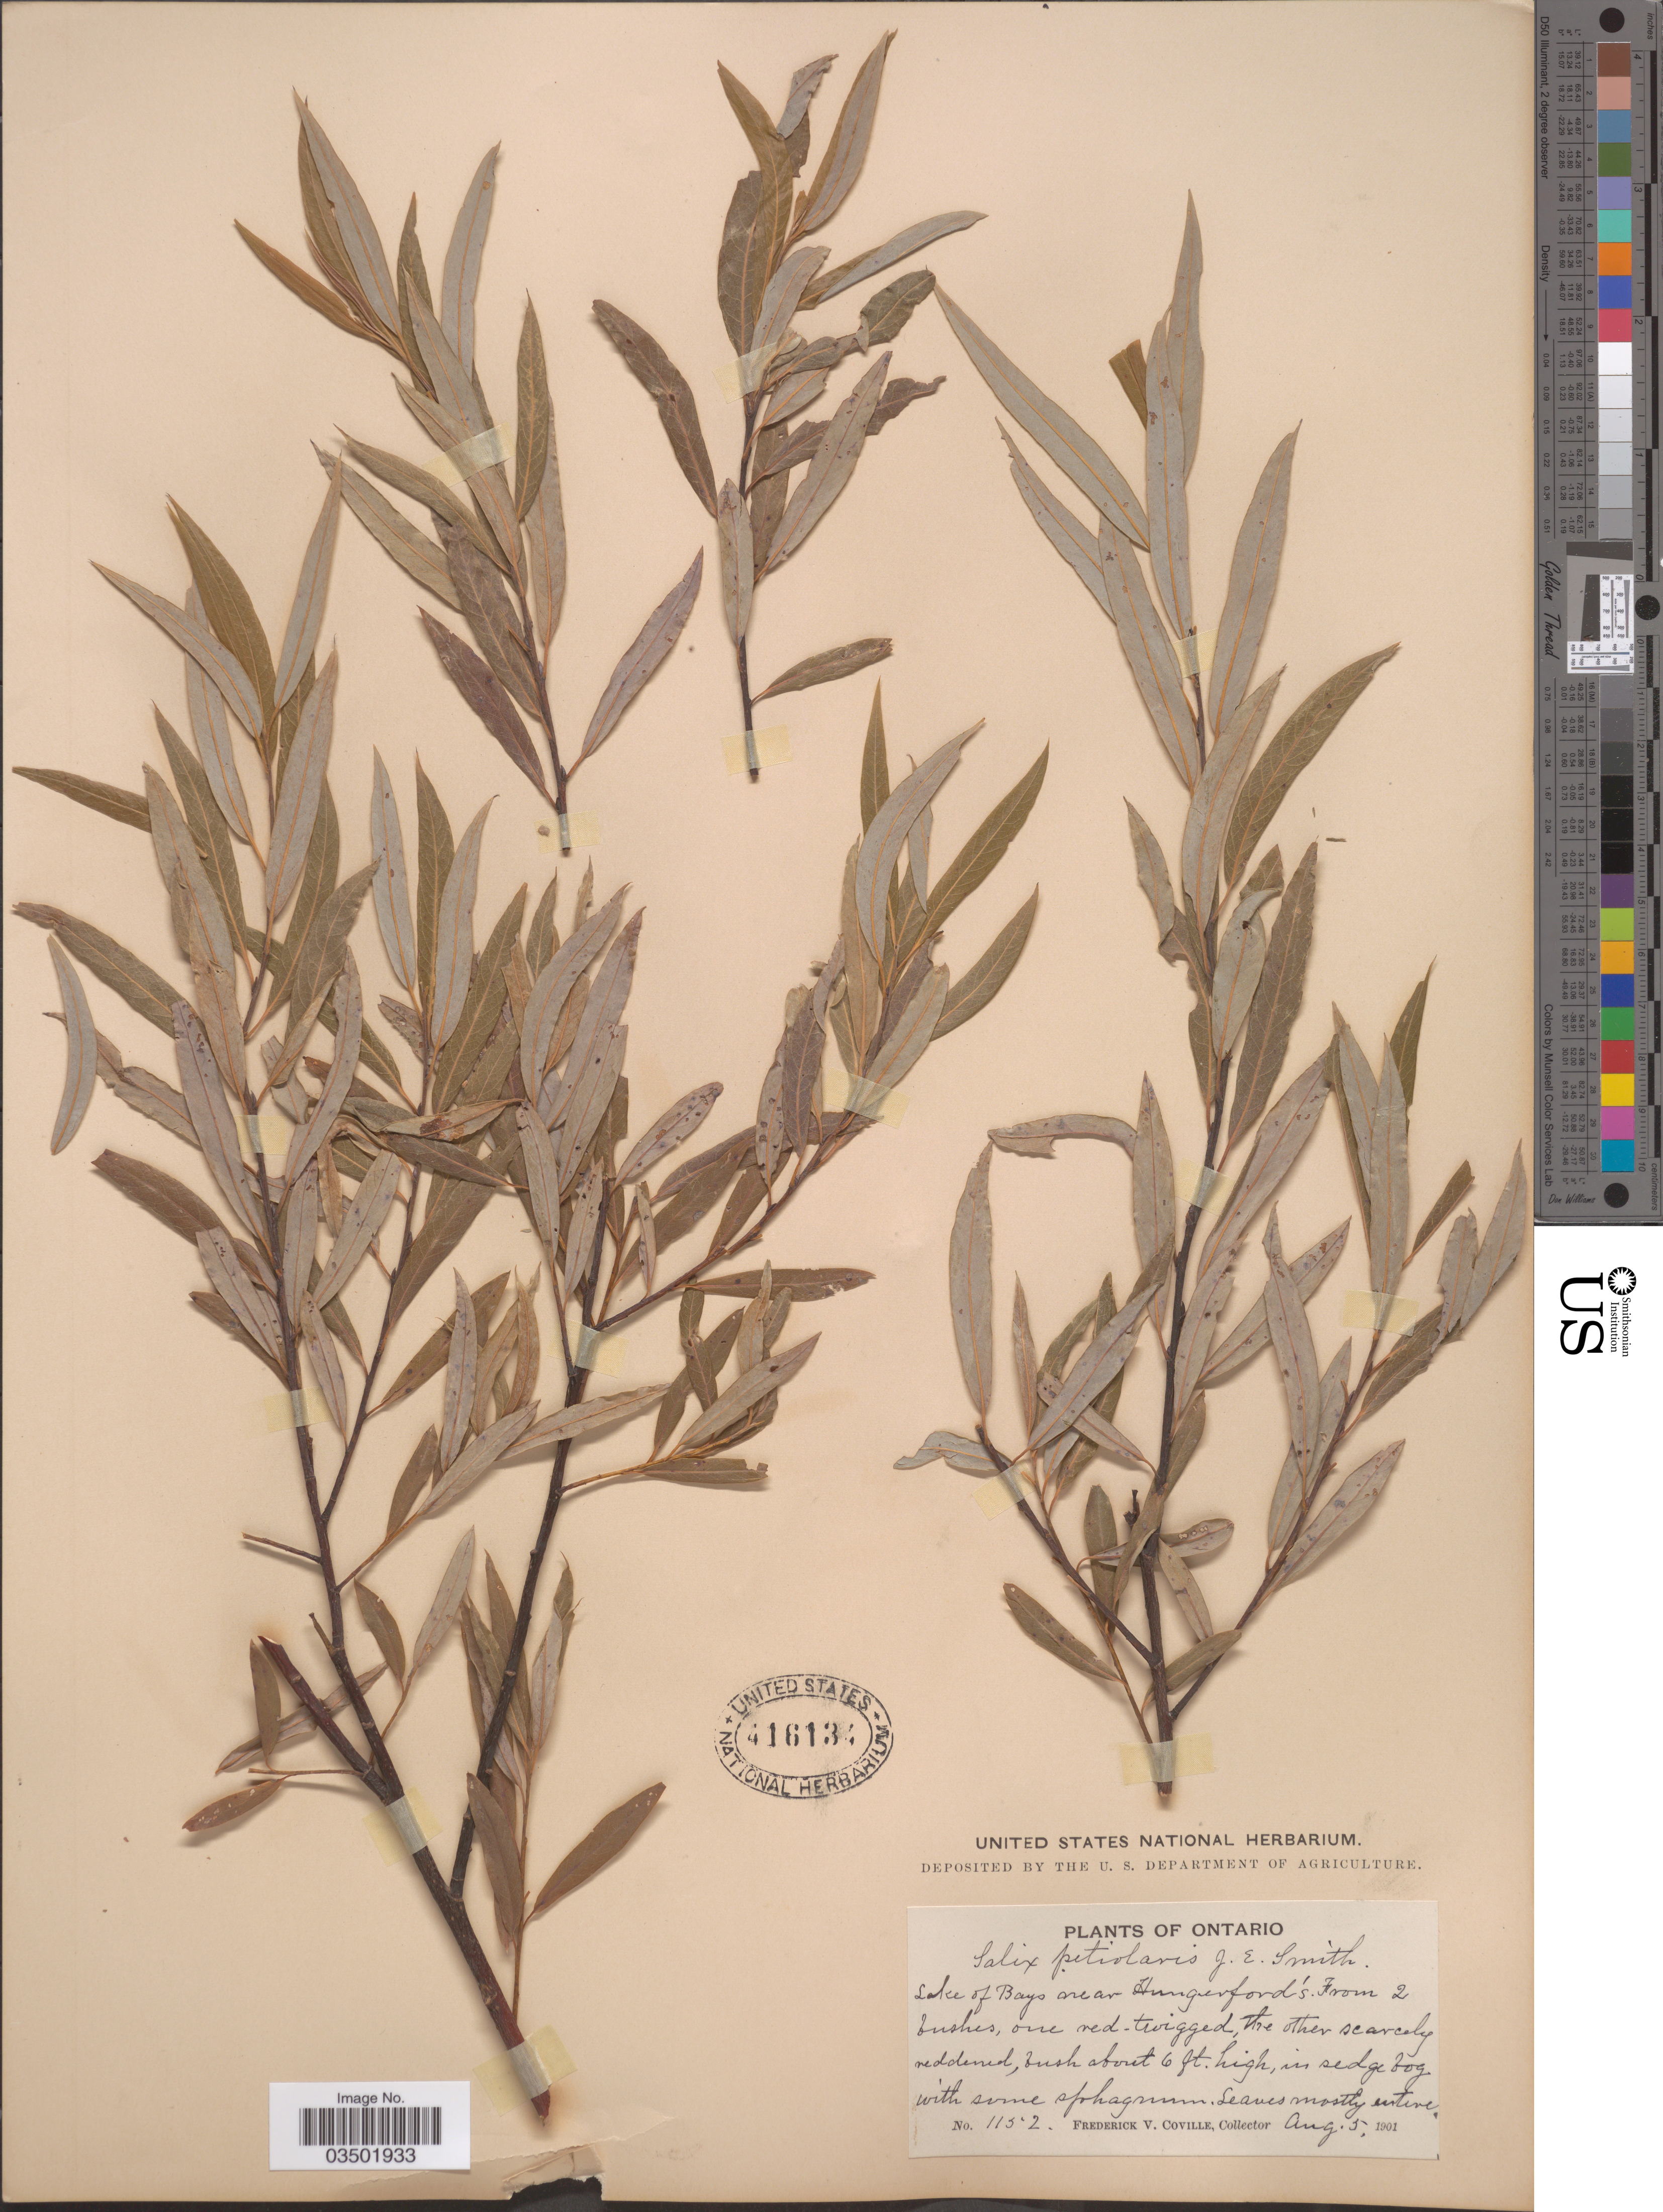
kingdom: Plantae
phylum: Tracheophyta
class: Magnoliopsida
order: Malpighiales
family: Salicaceae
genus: Salix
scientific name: Salix petiolaris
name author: Sm.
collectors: F. V. Coville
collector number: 1152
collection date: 1901-08-05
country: Canada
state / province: Ontario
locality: Lake of Bays near Hungerford's.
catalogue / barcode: US 416134